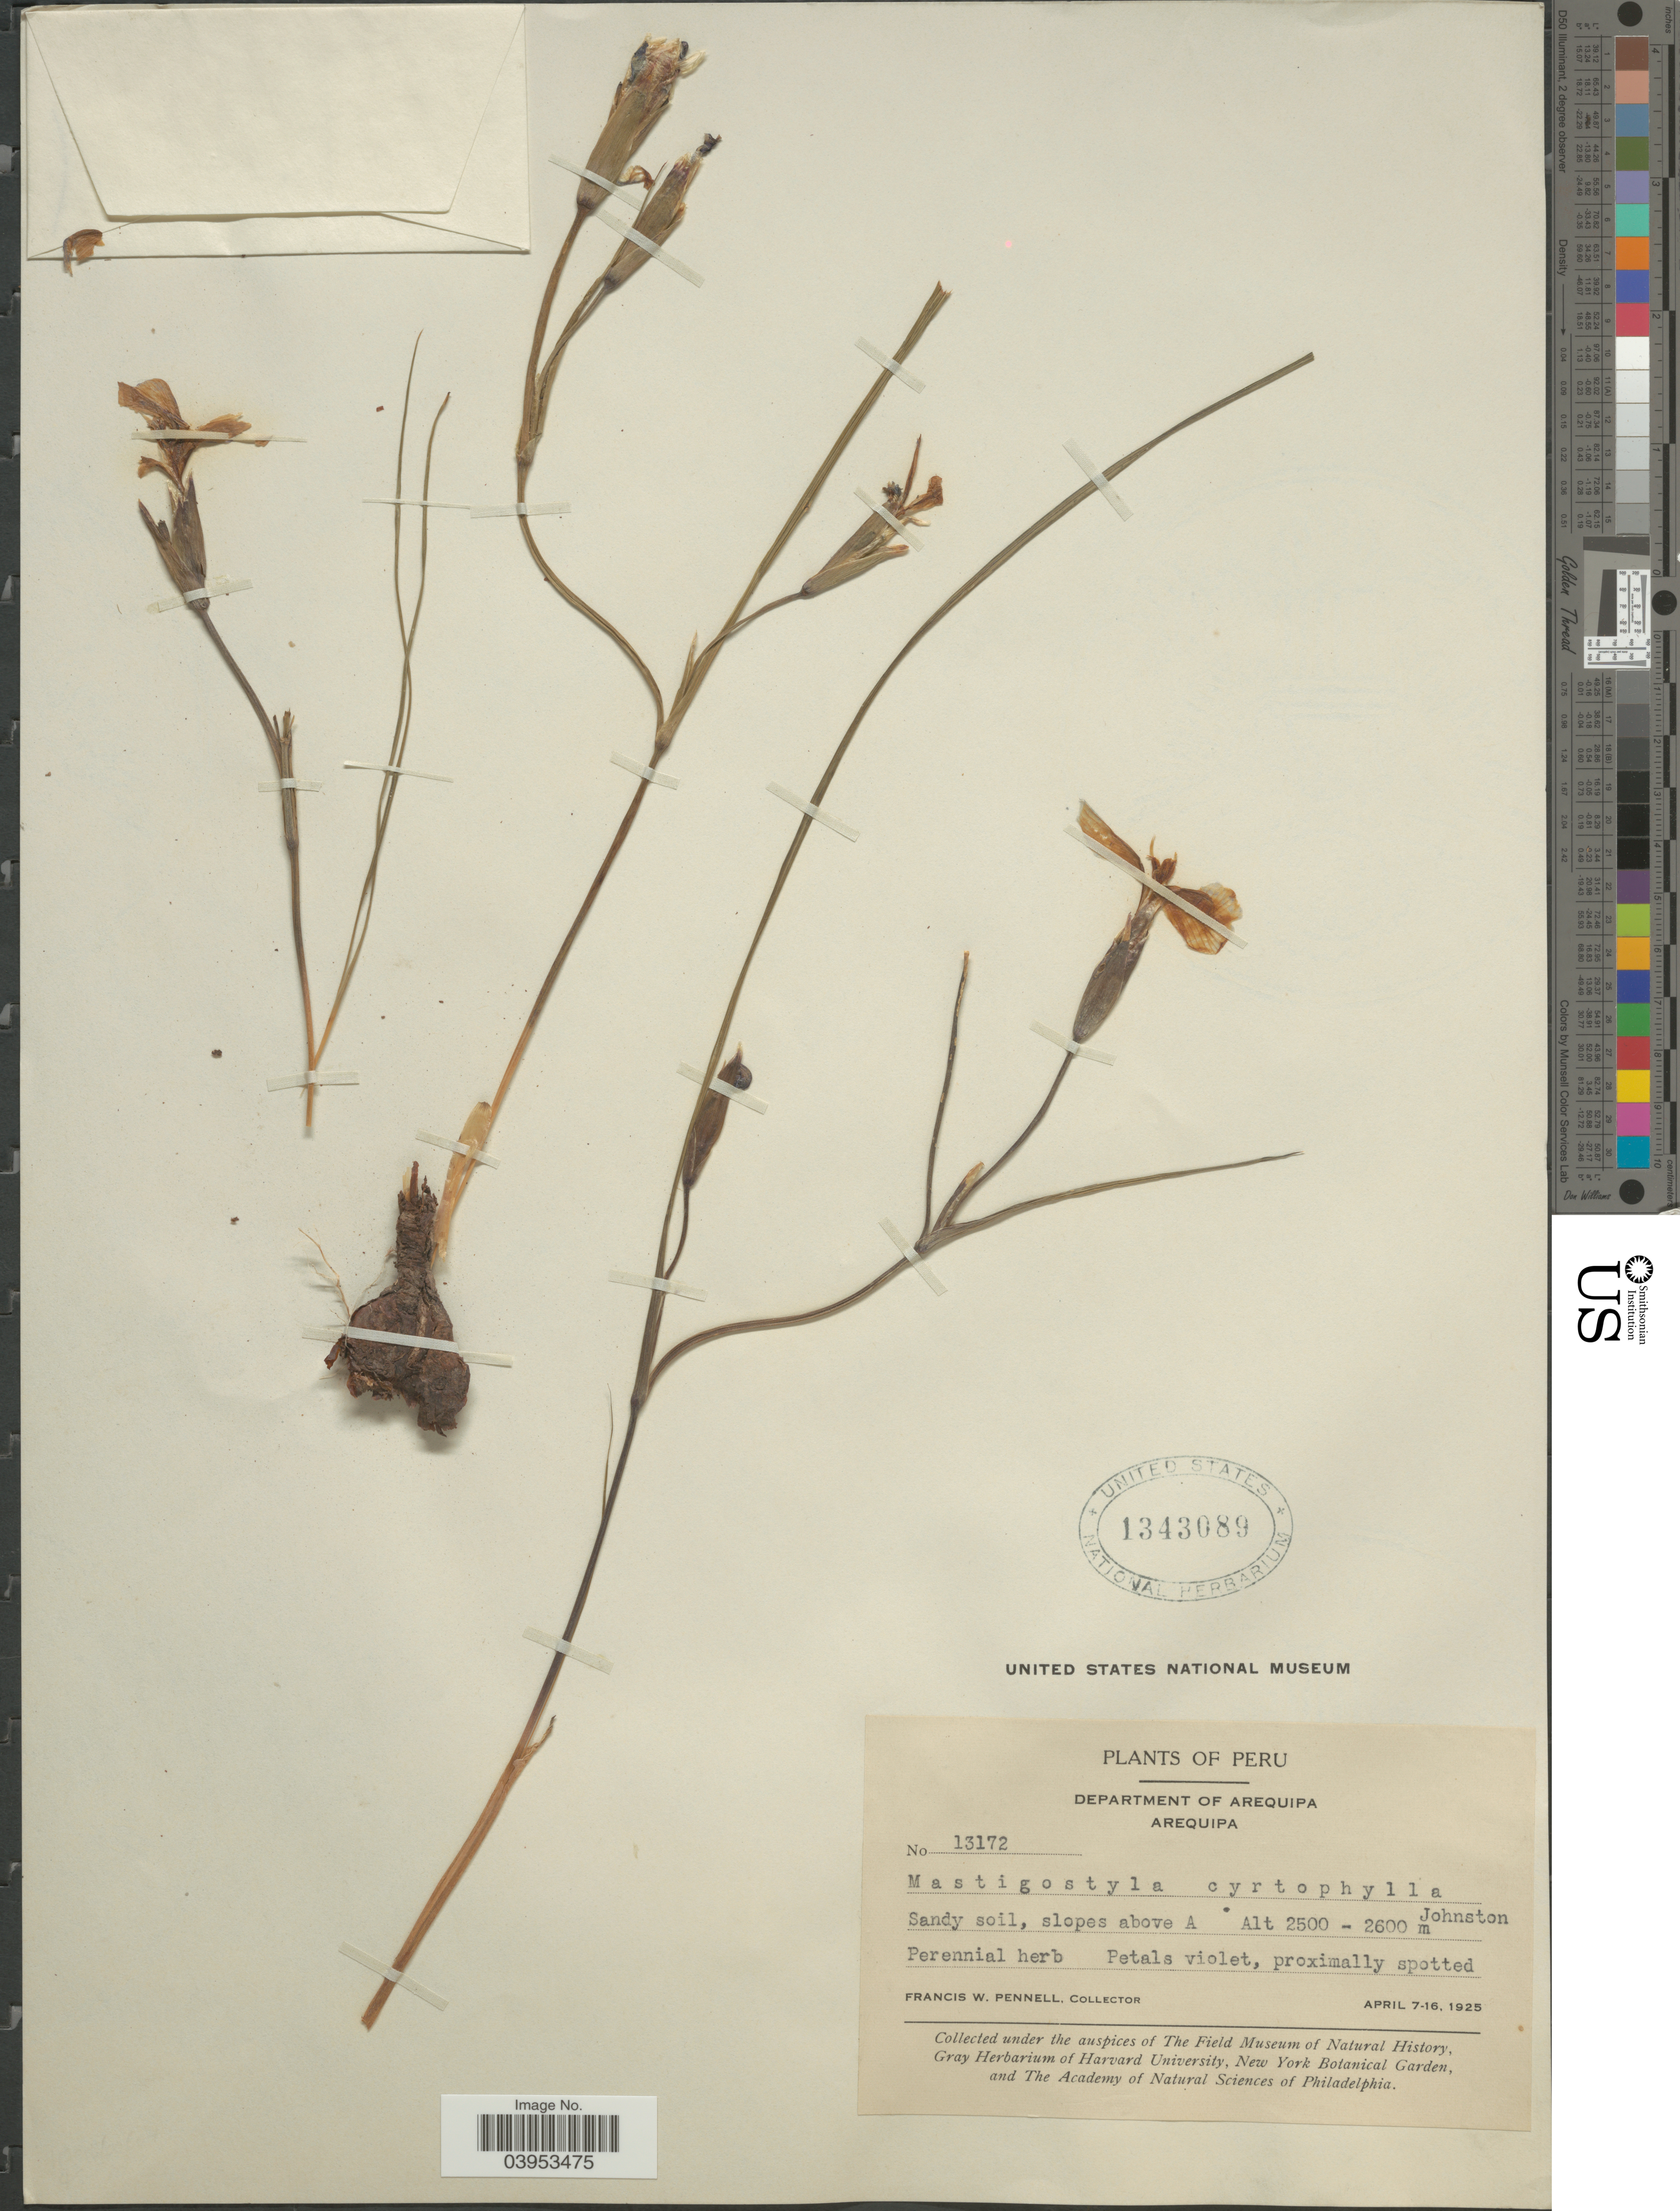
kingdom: Plantae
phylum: Tracheophyta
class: Liliopsida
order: Asparagales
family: Iridaceae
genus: Mastigostyla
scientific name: Mastigostyla cyrtophylla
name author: I.M. Johnst.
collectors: F. W. Pennell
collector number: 13172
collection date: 1925-04-07/1925-04-16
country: Peru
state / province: Arequipa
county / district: Arequipa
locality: Department of Arequipa. Arequipa. Slopes above A.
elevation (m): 2500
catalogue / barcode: US 1343089